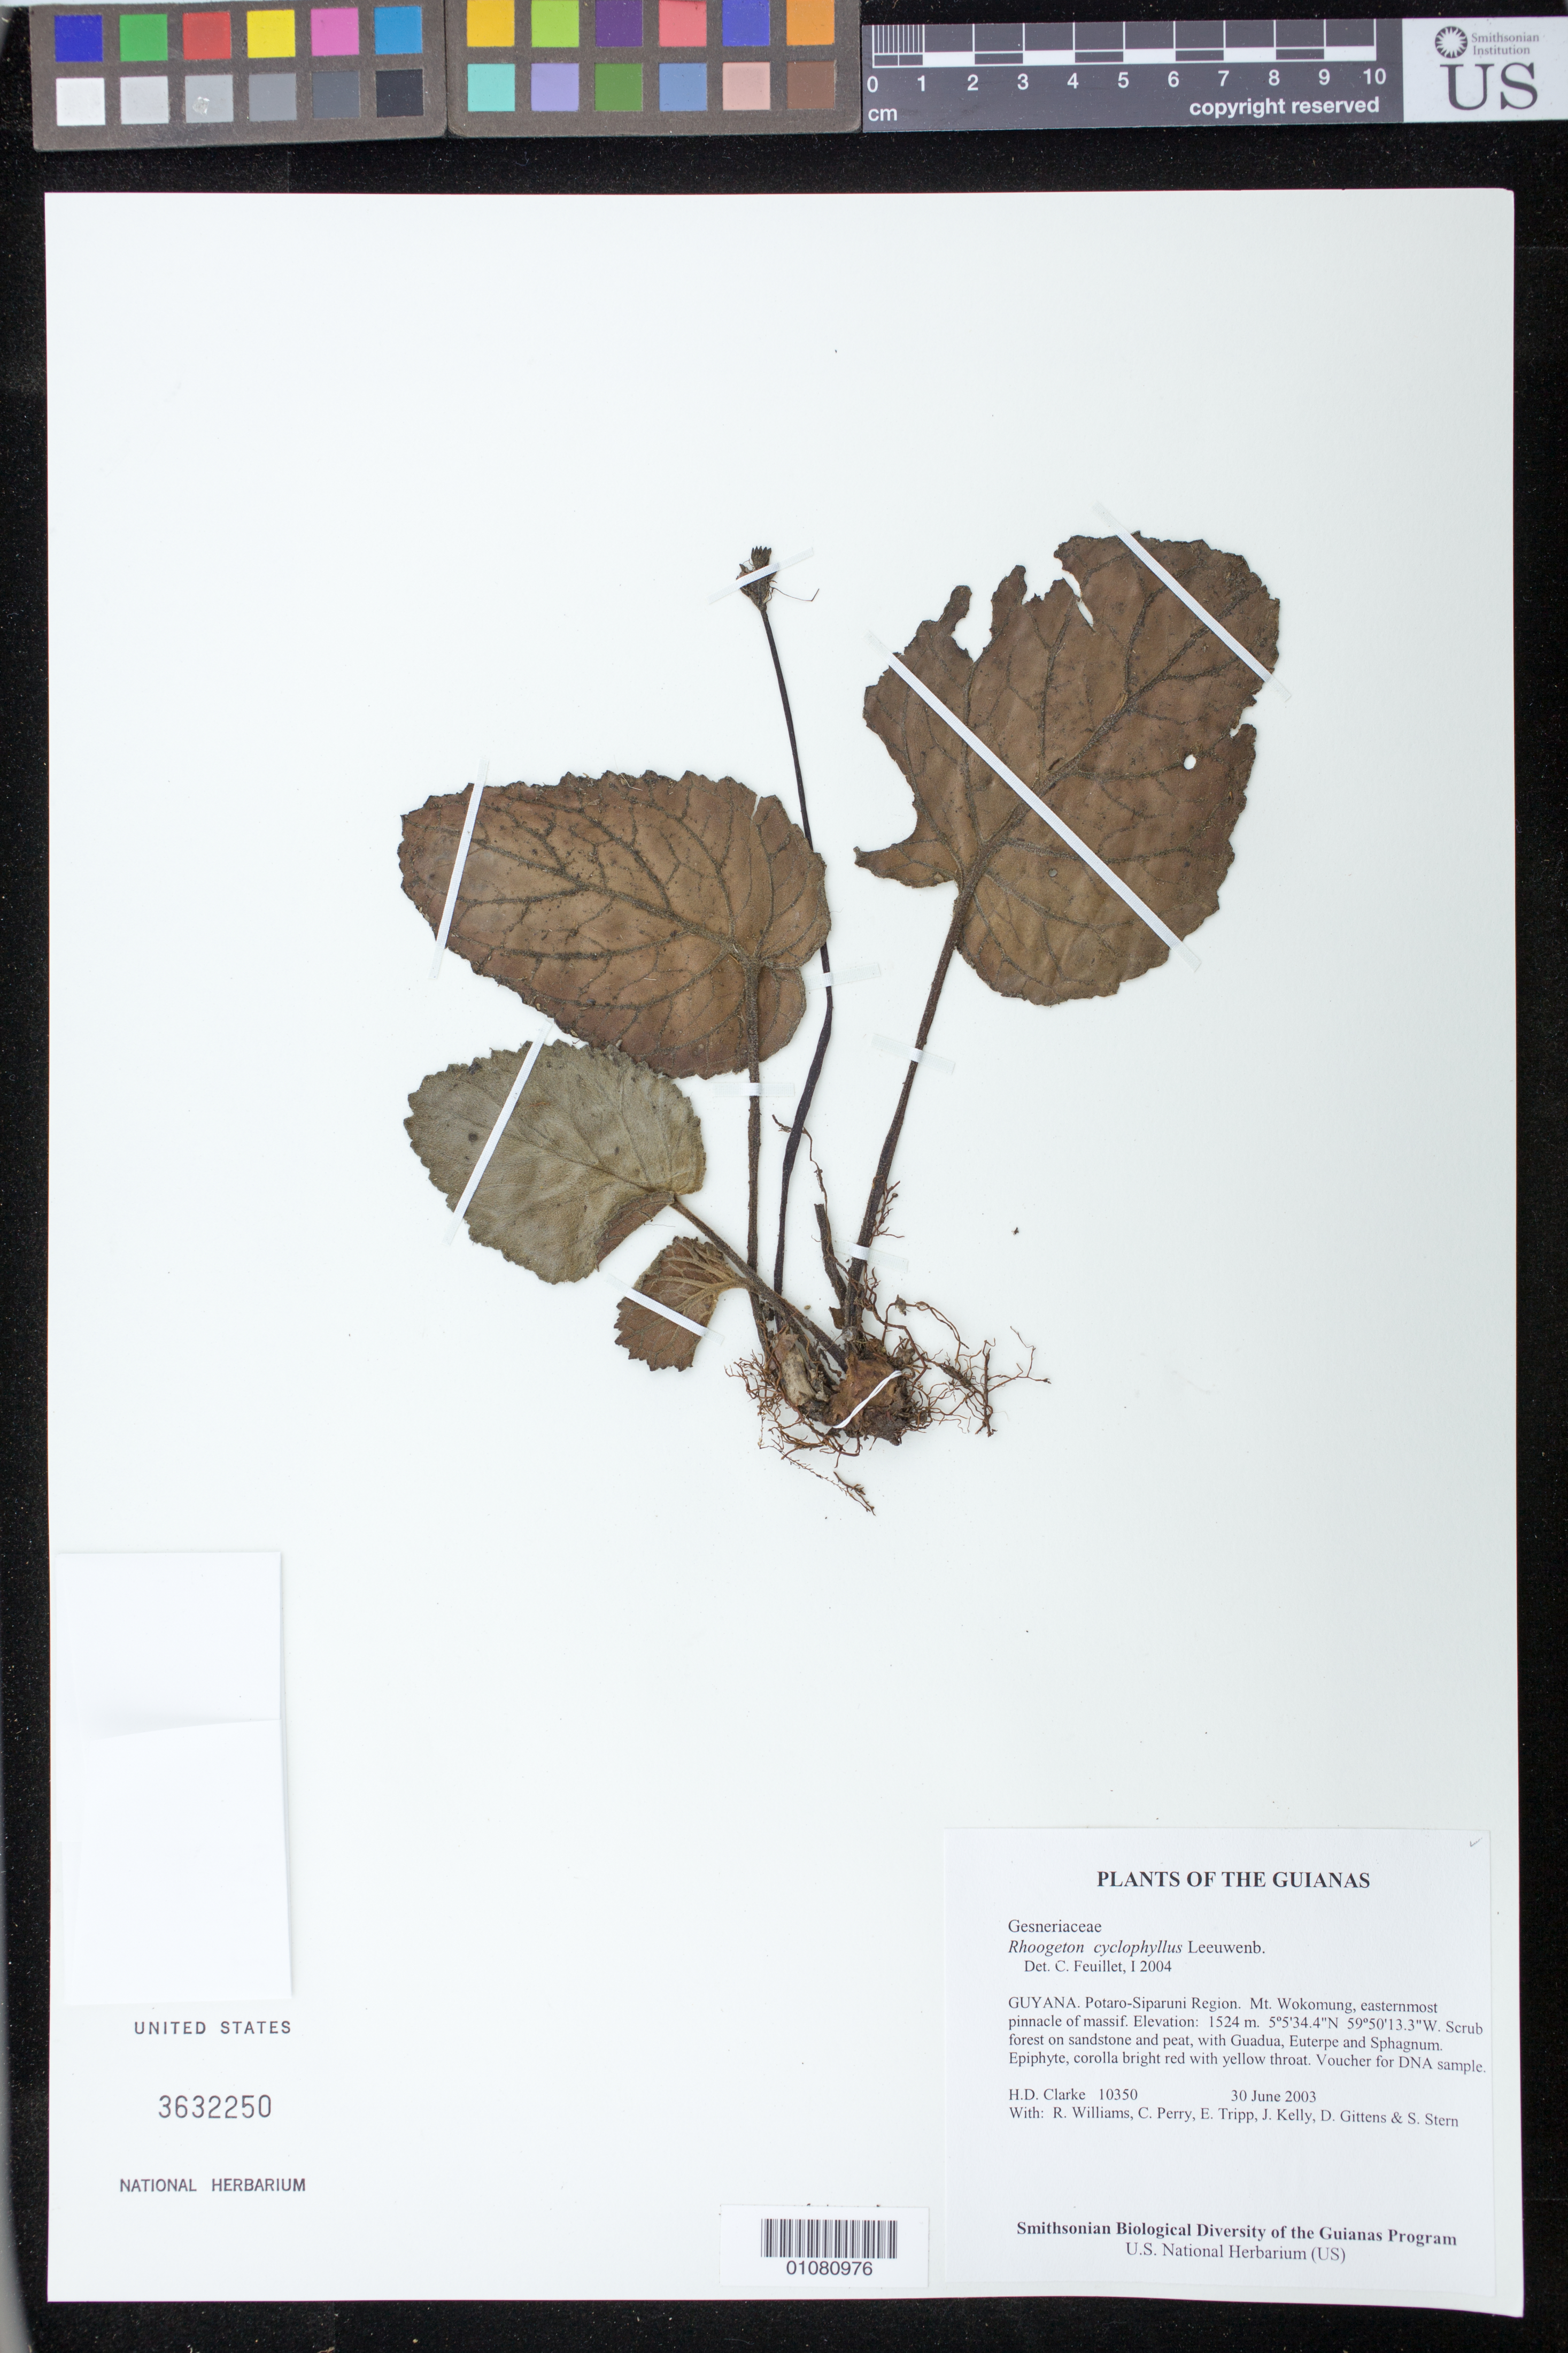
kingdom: Plantae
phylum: Tracheophyta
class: Magnoliopsida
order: Lamiales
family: Gesneriaceae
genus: Rhoogeton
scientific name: Rhoogeton cyclophyllus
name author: Leeuwenb.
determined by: Feuillet, C.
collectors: H. D. Clarke, R. Williams, C. Perry, E. Tripp, J. Kelly, D. Gittens & S. R. Stern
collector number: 10350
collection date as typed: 30 Jun 2003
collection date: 2003-06-30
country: Guyana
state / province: Potaro-Siparuni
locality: Mt. Wokomung, easternmost pinnacle of massif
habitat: Scrub forest on sandstone and peat, with Guadua, Euterpe and Sphagnum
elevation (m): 1524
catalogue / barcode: US 3632250